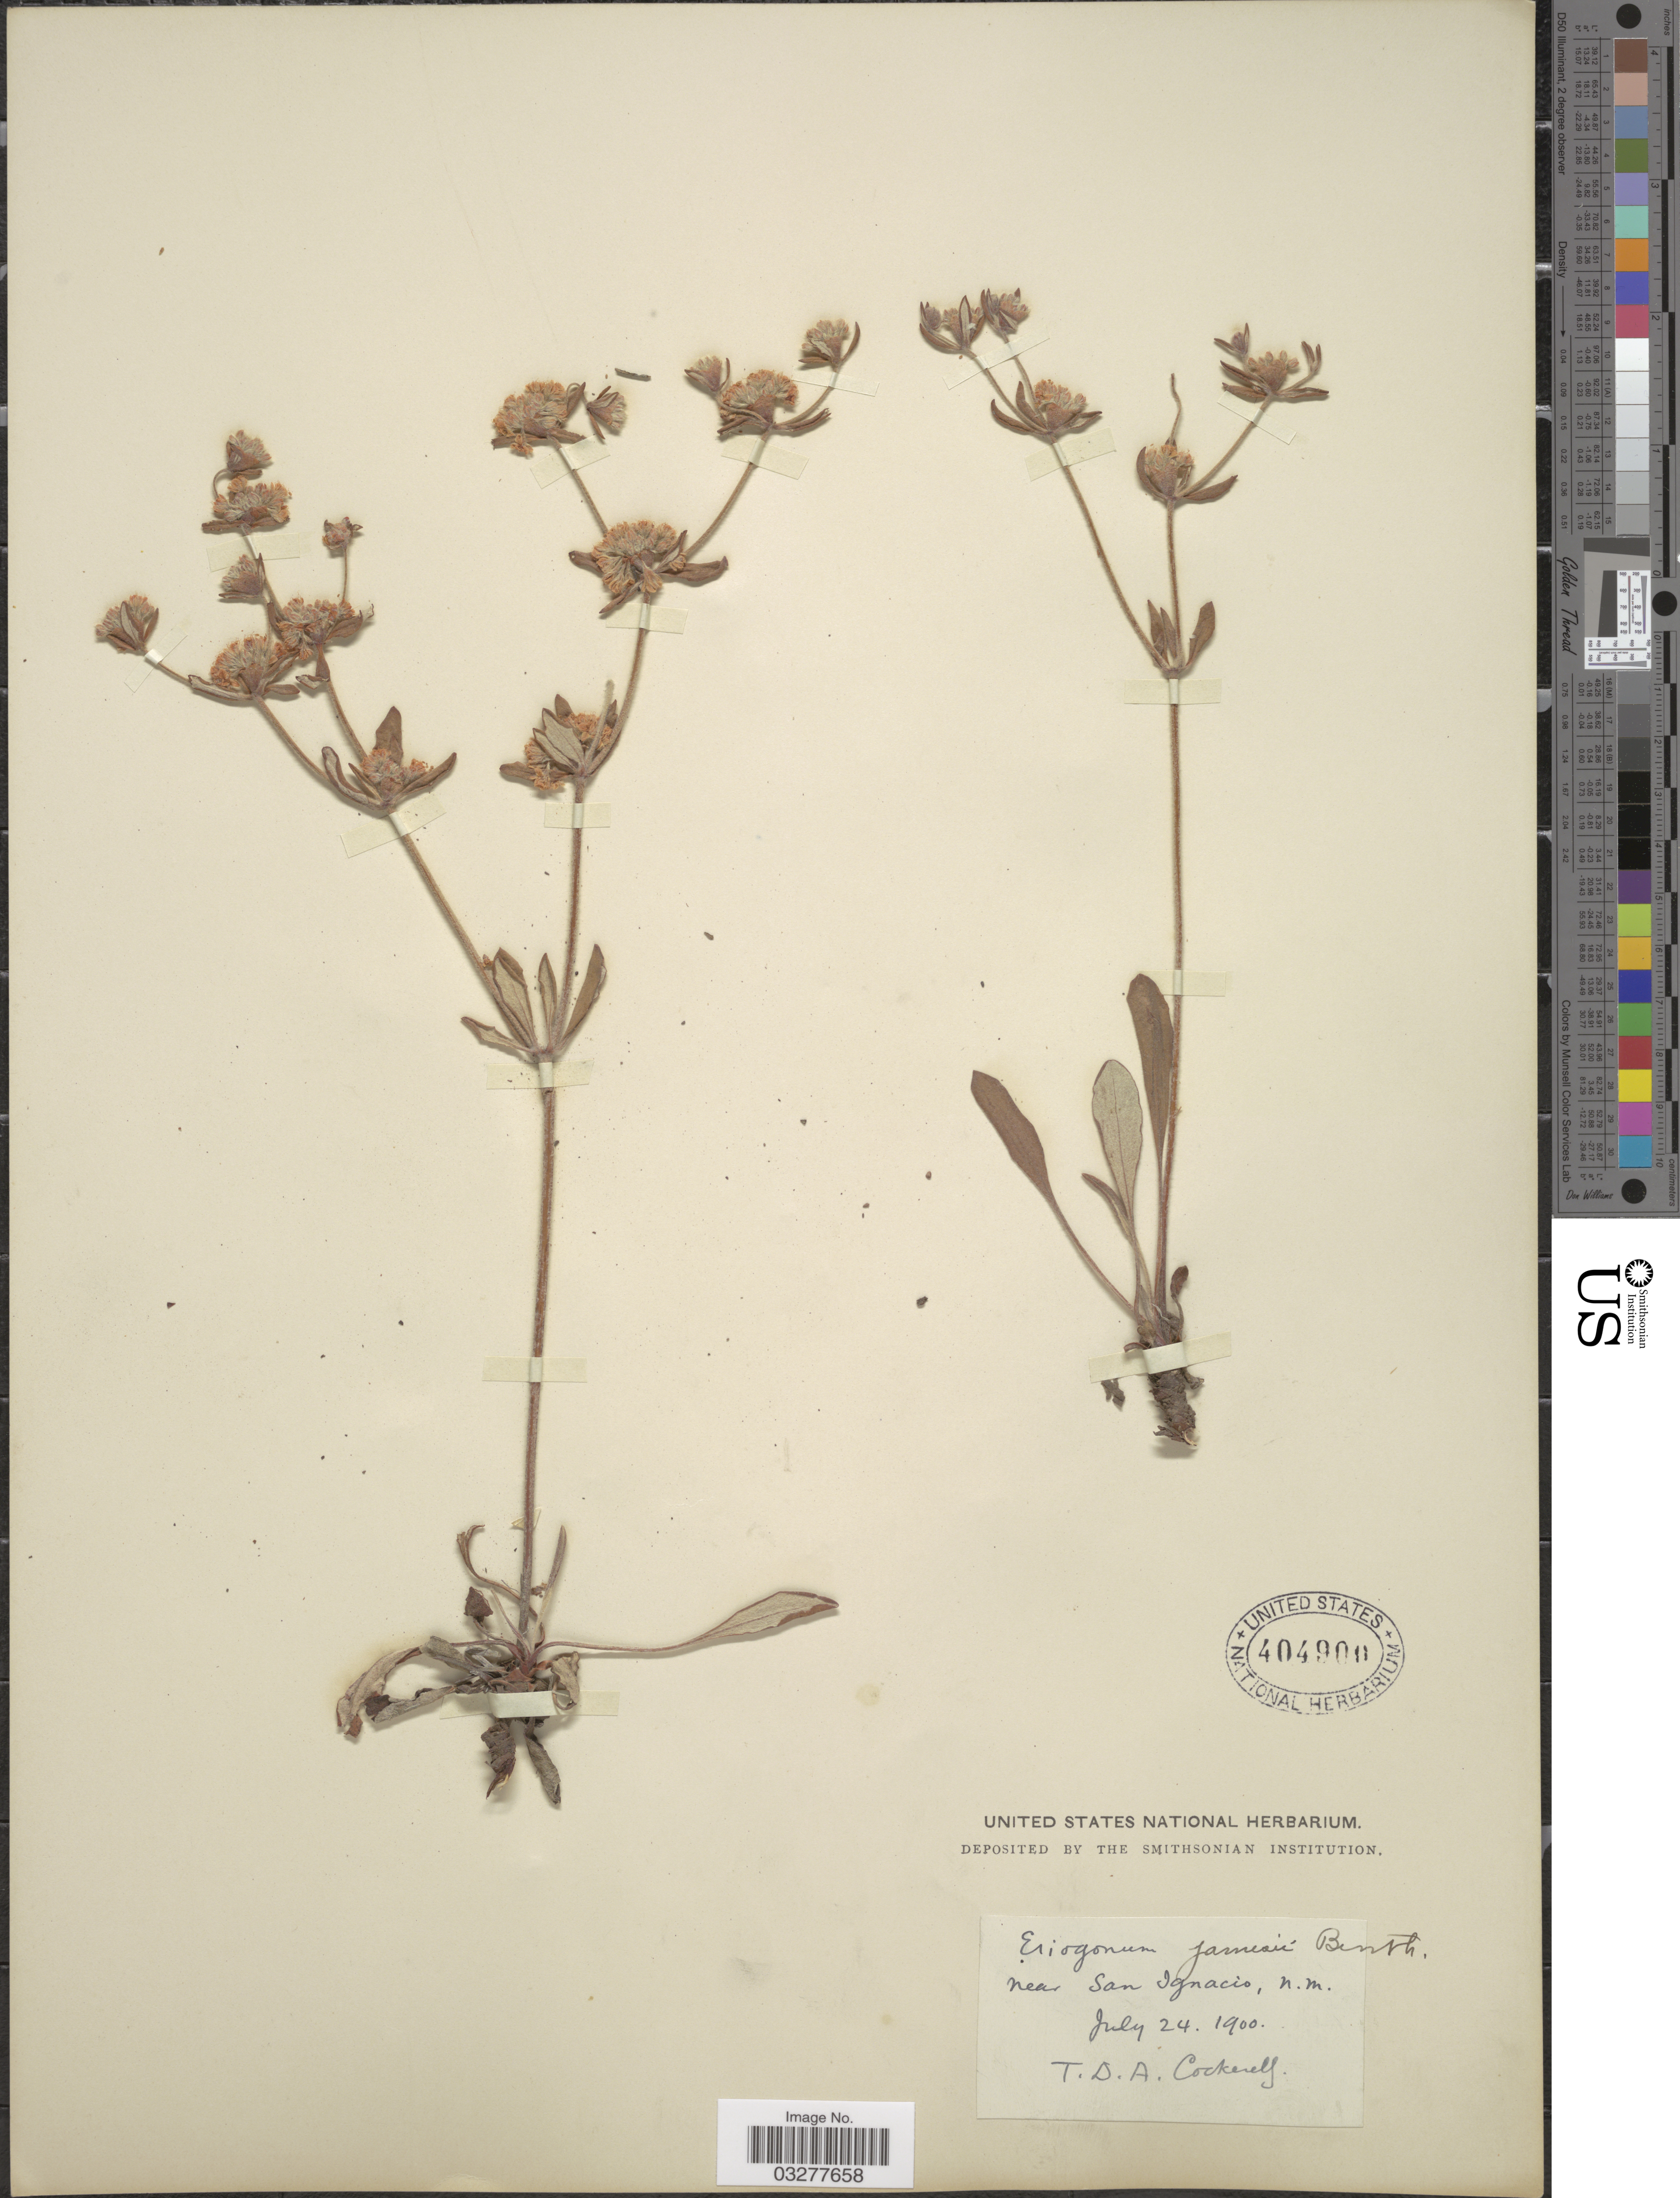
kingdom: Plantae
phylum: Tracheophyta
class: Magnoliopsida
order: Caryophyllales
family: Polygonaceae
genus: Eriogonum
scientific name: Eriogonum jamesii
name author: Benth.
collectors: T. Cockerell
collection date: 1900-07-24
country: United States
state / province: New Mexico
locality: Near San Ignacio.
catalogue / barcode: US 404900